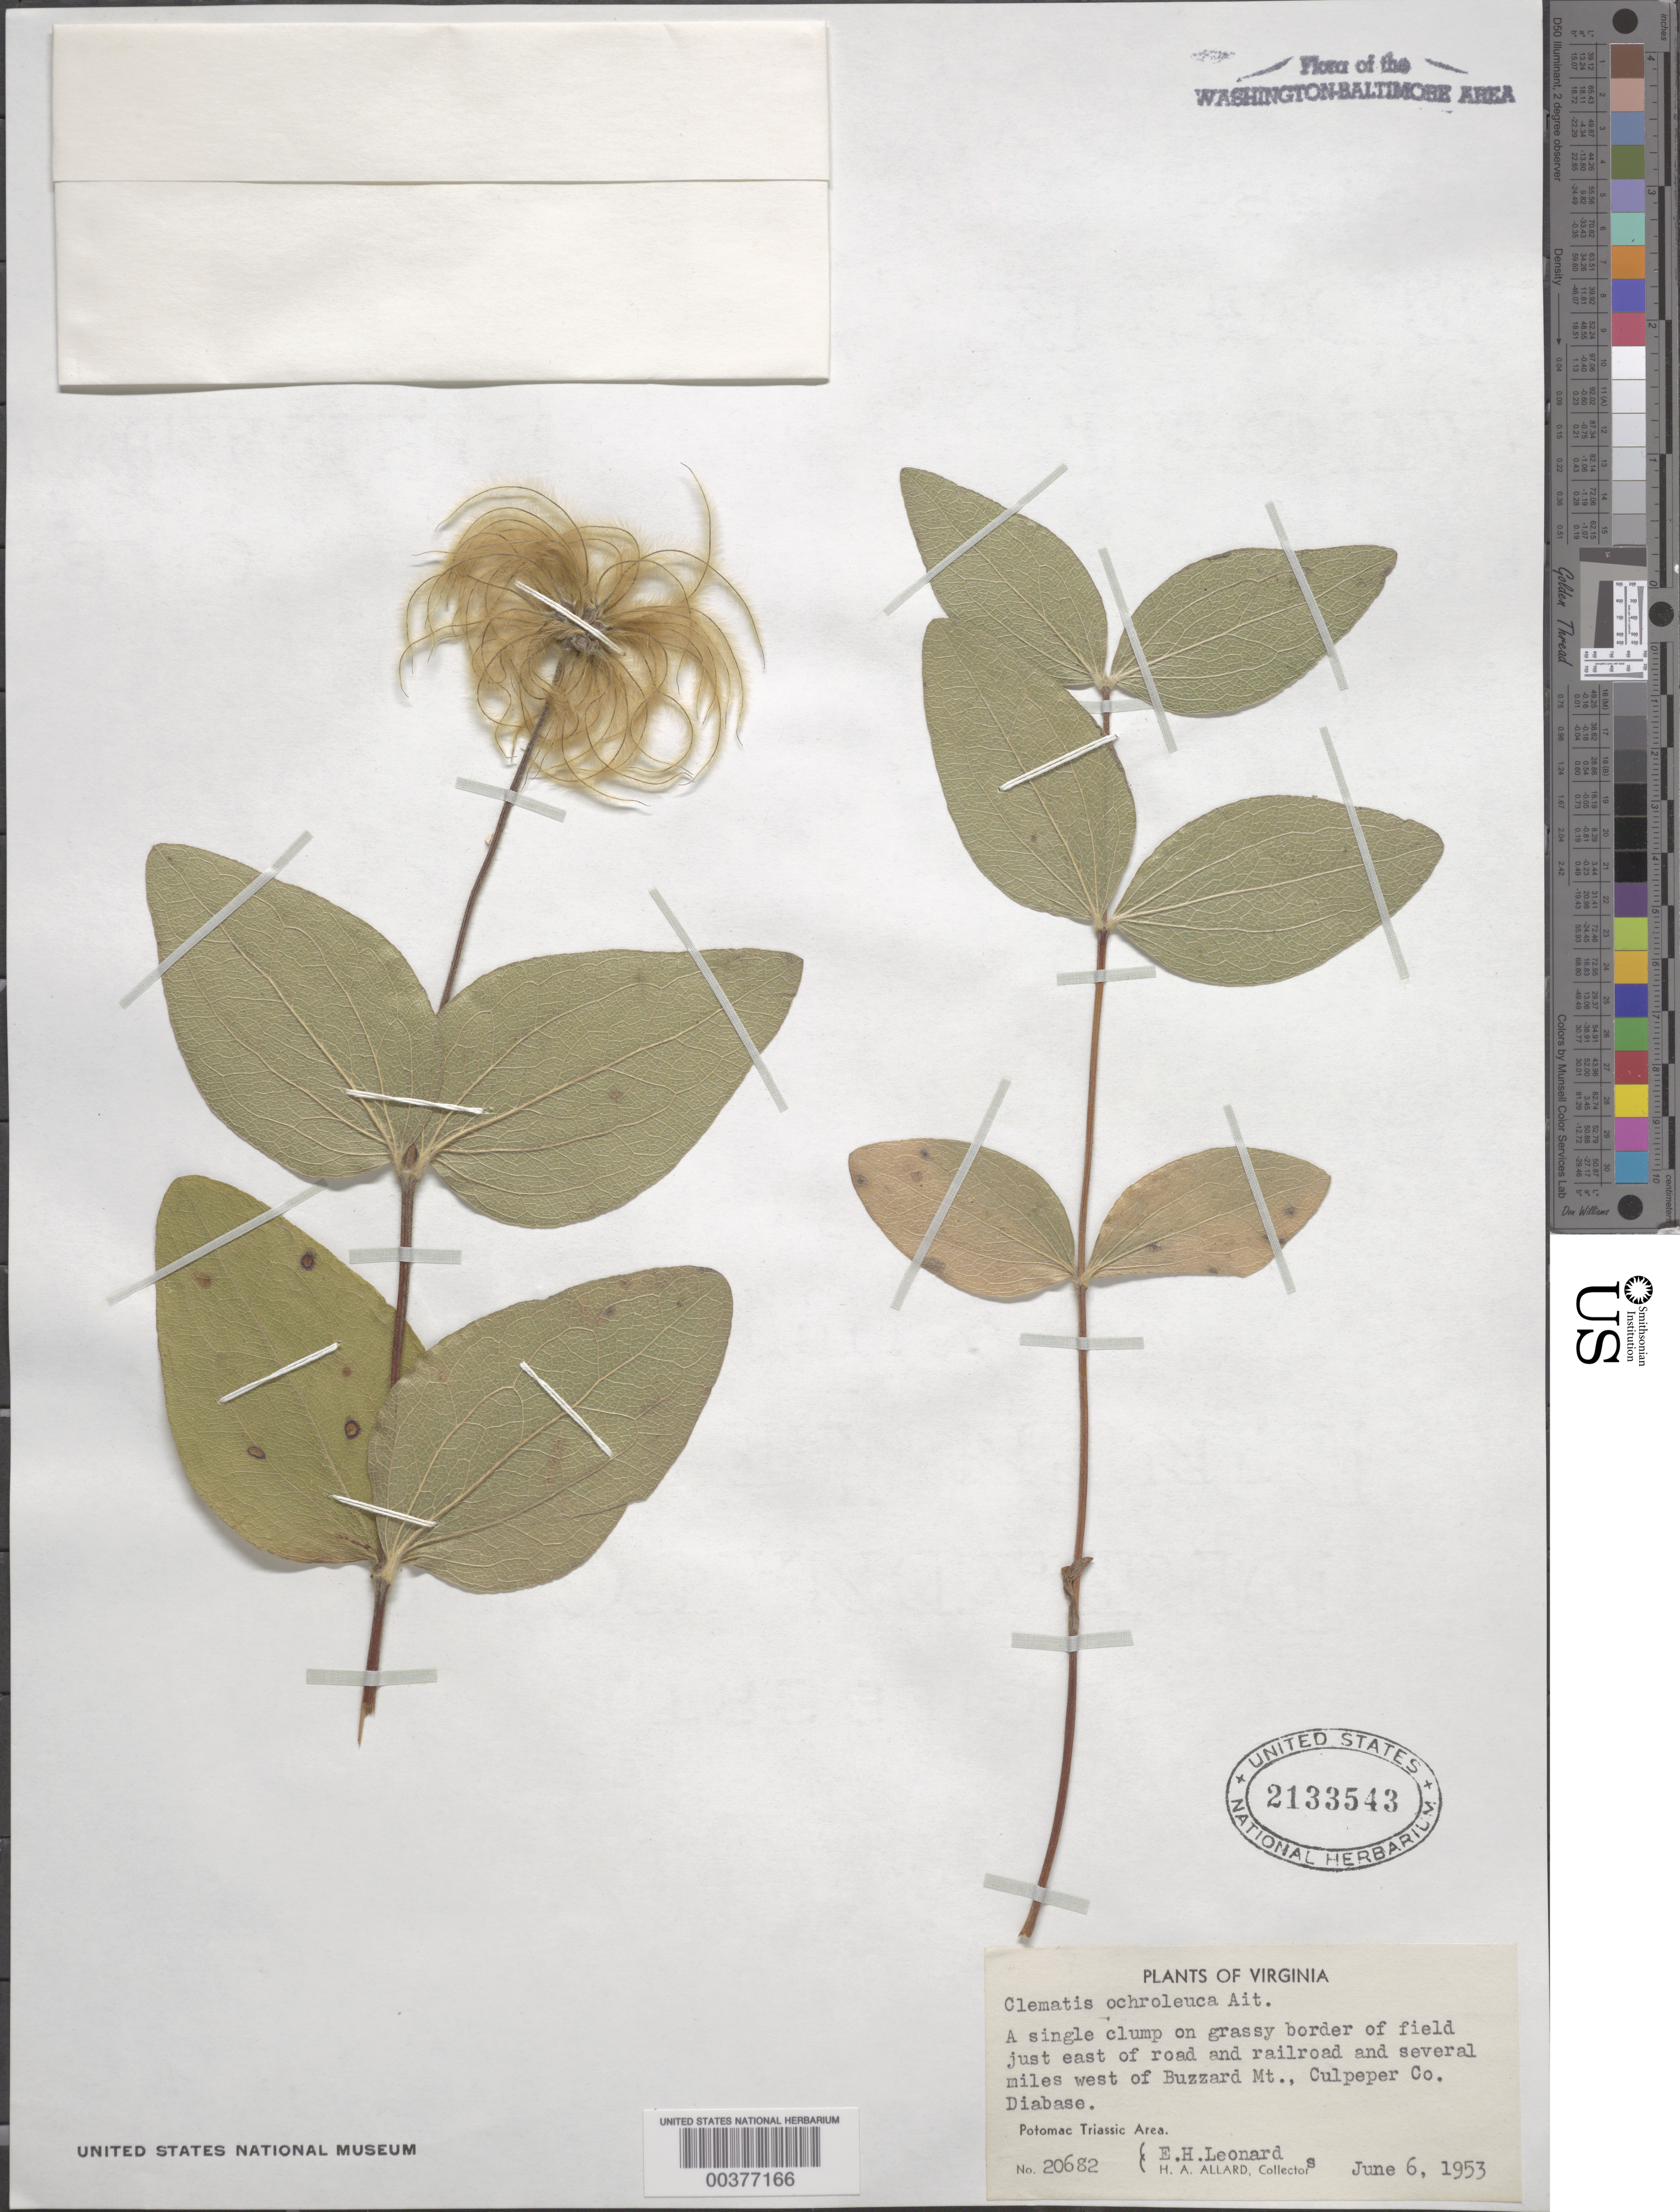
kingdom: Plantae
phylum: Tracheophyta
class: Magnoliopsida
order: Ranunculales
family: Ranunculaceae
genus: Clematis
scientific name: Clematis ochroleuca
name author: Aiton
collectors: E. C. Leonard & H. A. Allard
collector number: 20682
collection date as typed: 06 Jun 1953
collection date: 1953-06-06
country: United States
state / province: Virginia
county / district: Culpeper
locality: West of Buzzard Mountain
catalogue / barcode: US 2133543